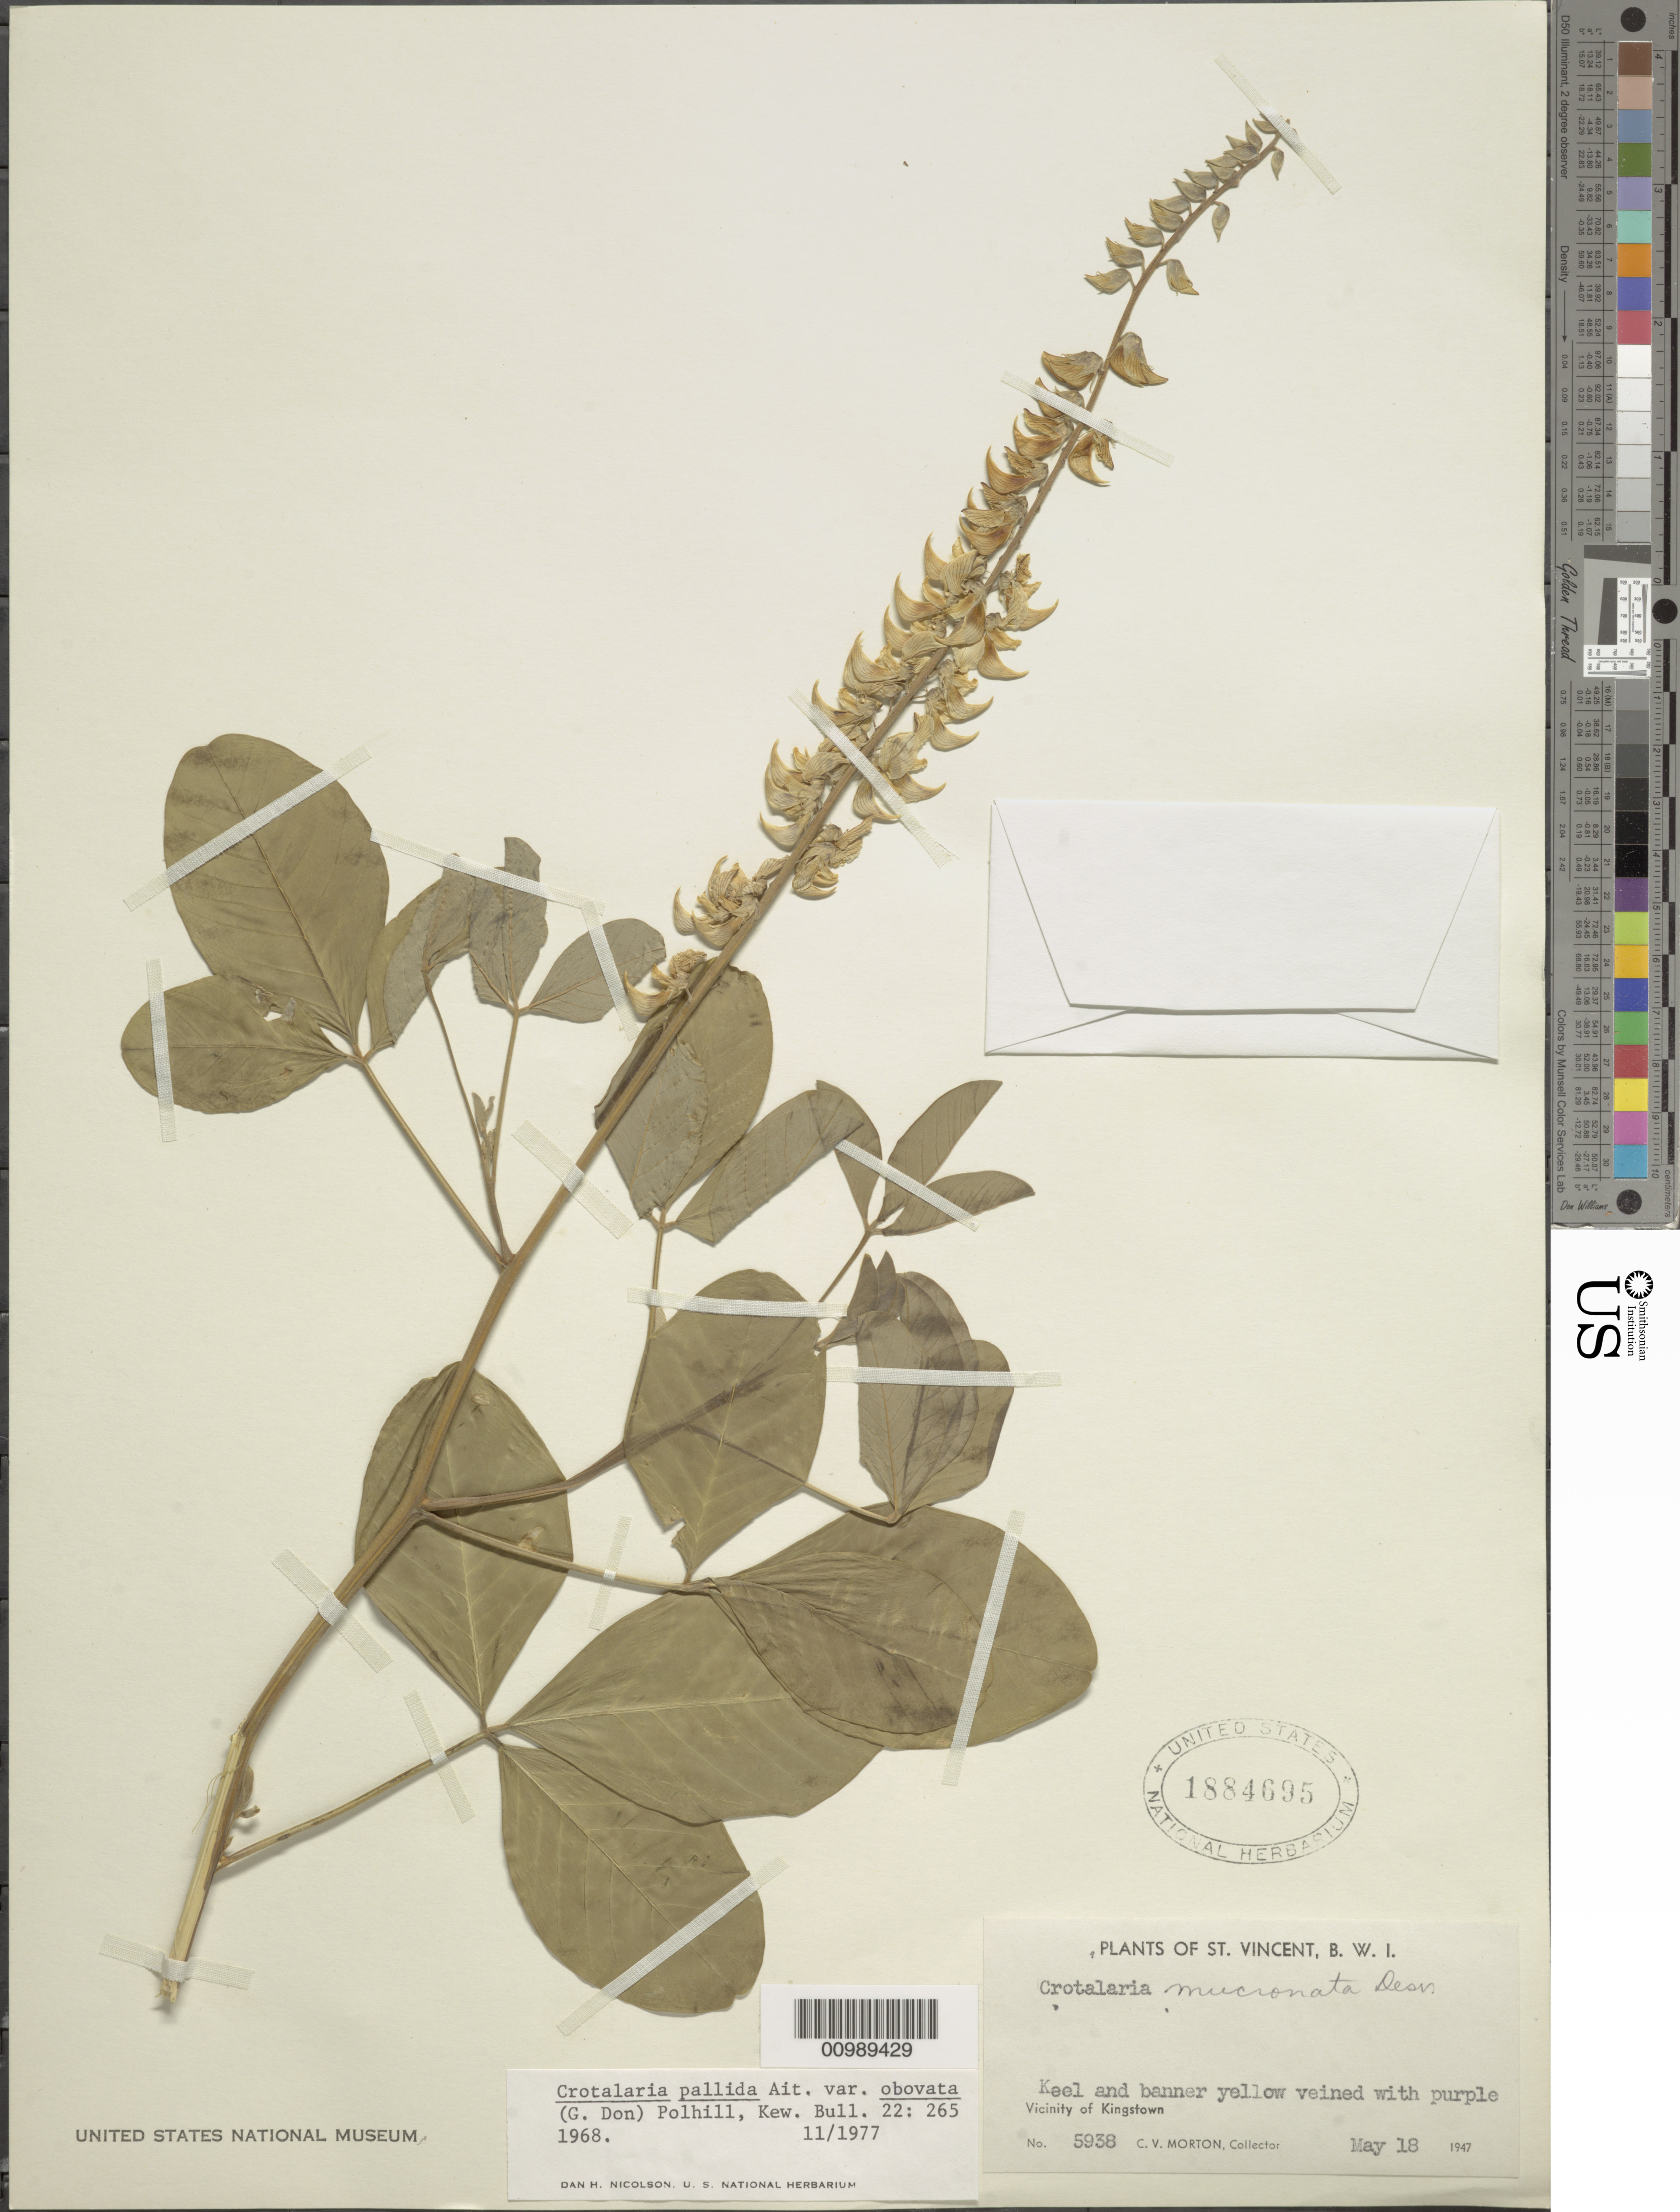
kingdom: Plantae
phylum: Tracheophyta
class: Magnoliopsida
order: Fabales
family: Fabaceae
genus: Crotalaria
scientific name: Crotalaria pallida var. obovata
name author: (G. Don) Polhill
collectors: C. V. Morton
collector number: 5938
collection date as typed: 18 May 1947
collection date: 1947-05-18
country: St. Vincent - Grenadines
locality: Kingstown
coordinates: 0 N, 0 E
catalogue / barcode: US 1884695